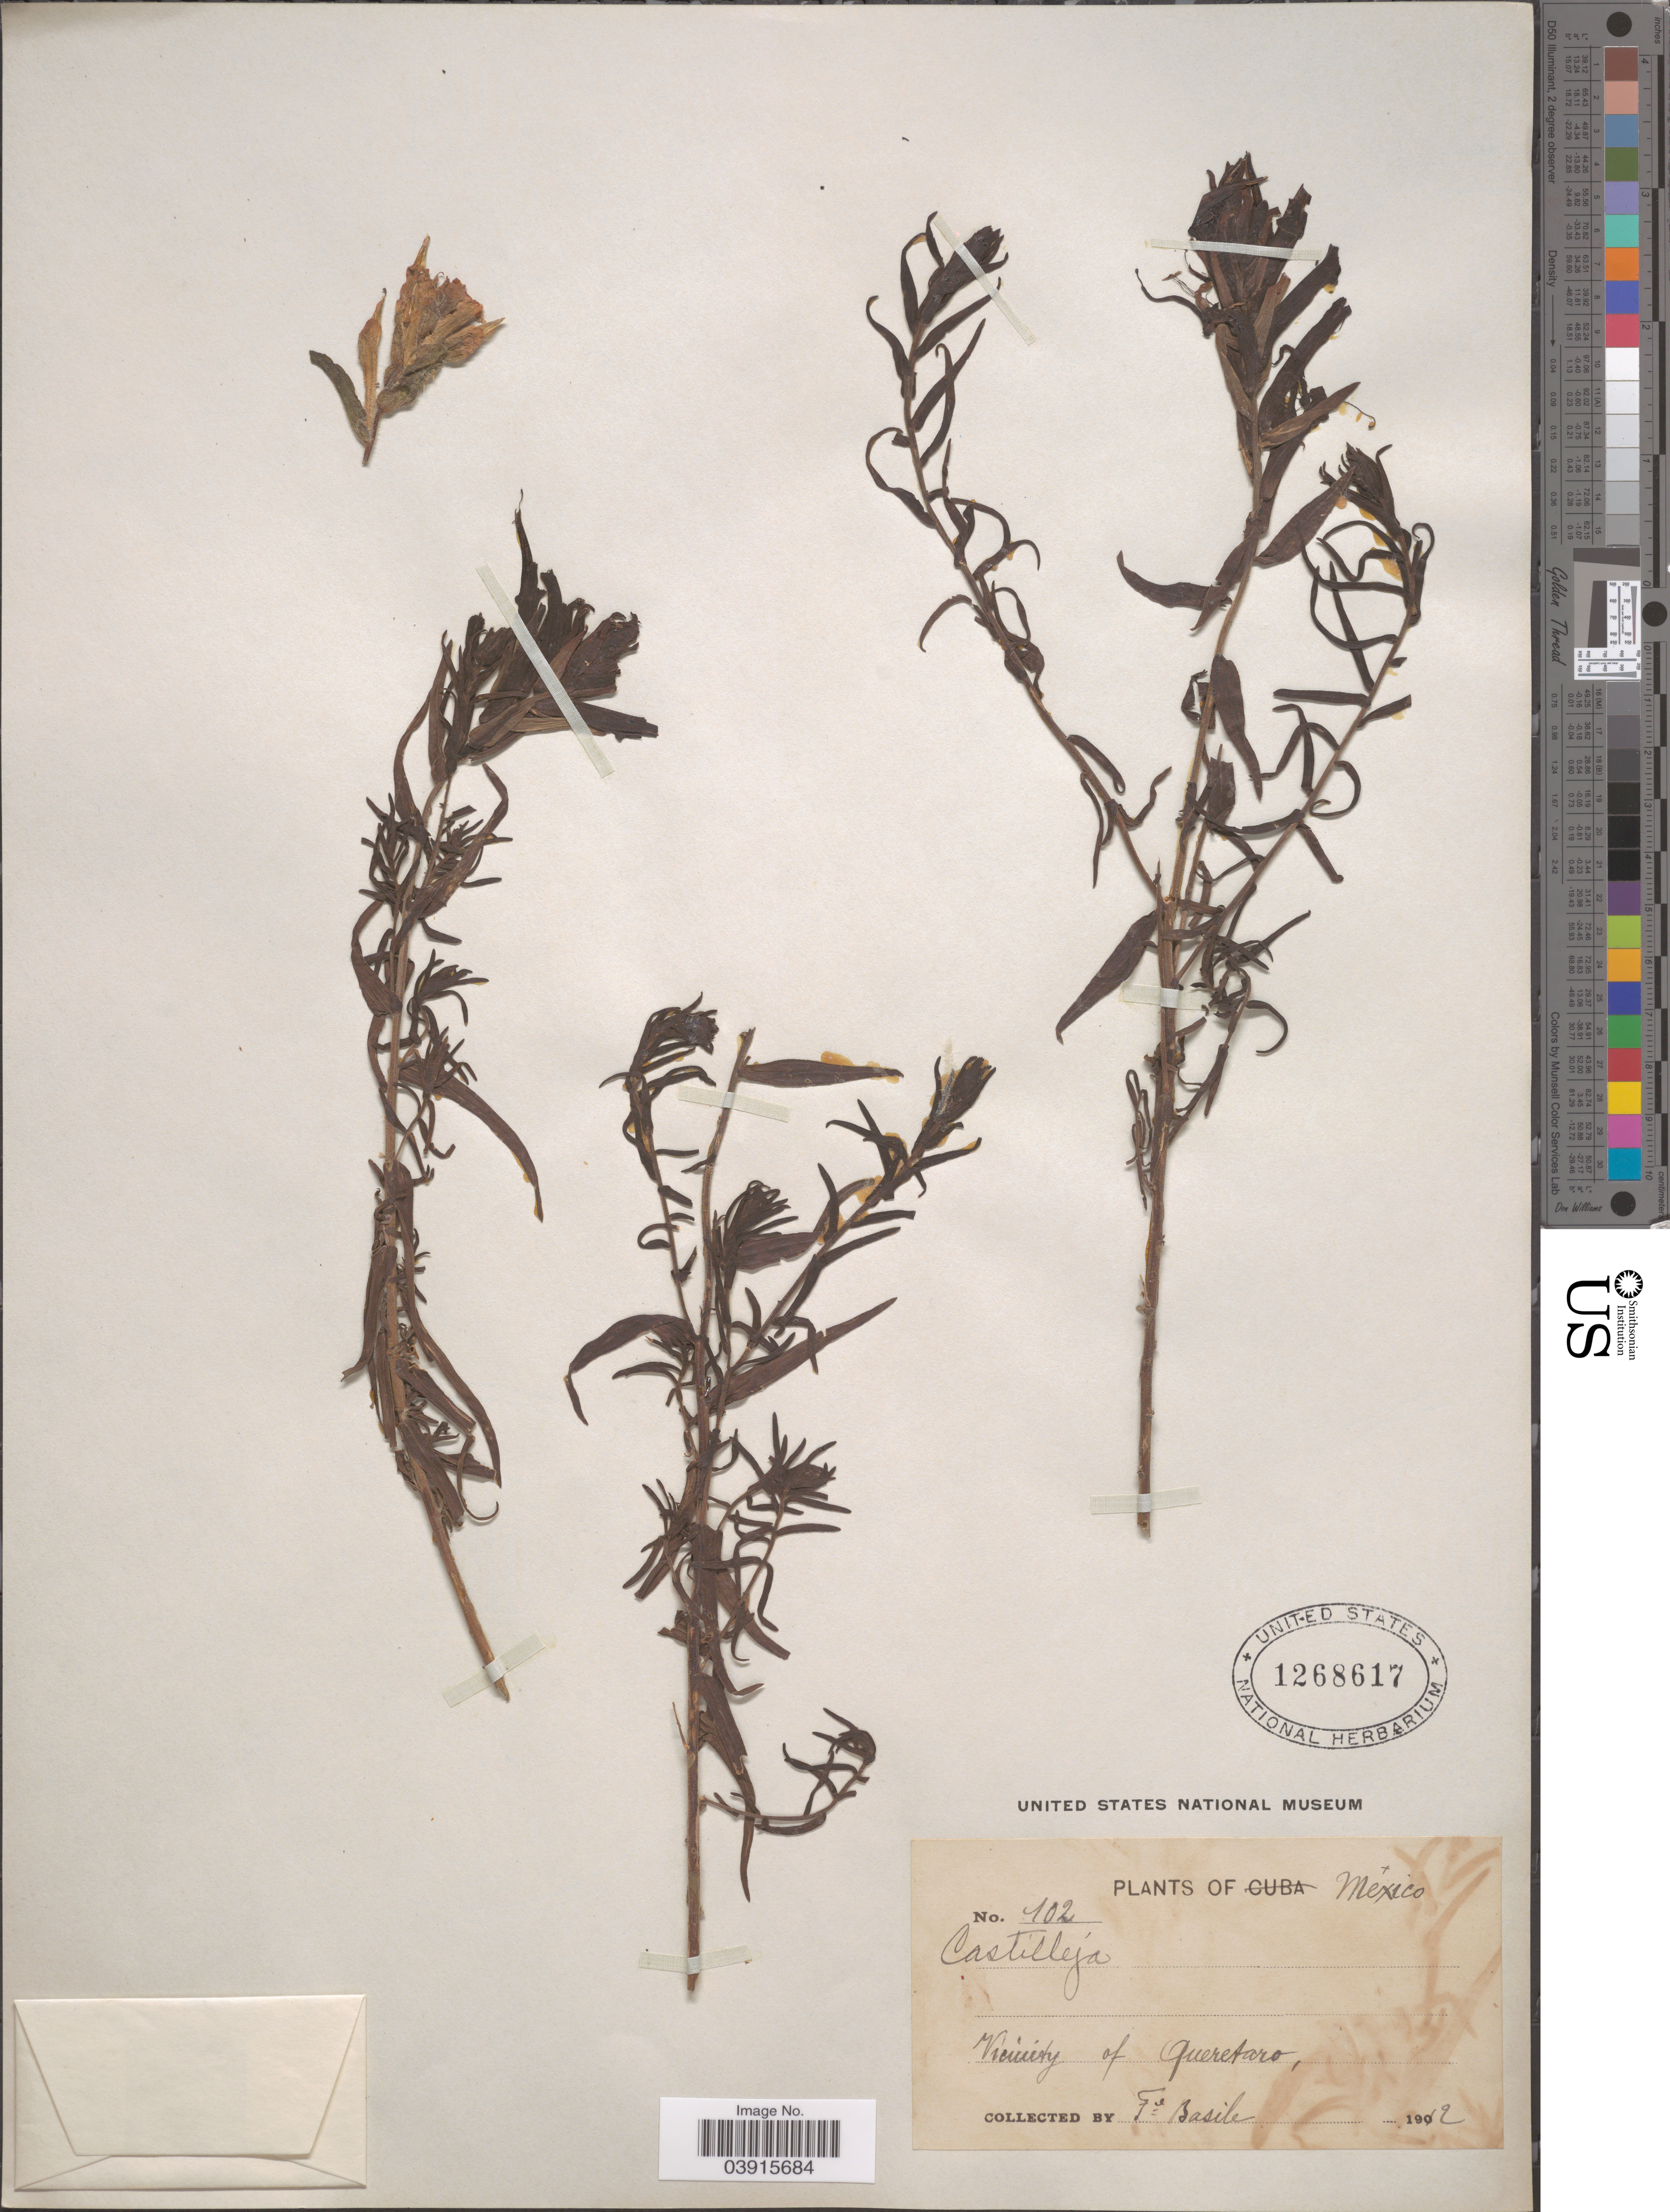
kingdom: Plantae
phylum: Tracheophyta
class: Magnoliopsida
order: Lamiales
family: Orobanchaceae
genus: Castilleja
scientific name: Castilleja tenuiflora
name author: Benth.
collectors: F. Basile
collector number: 102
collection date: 1912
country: Mexico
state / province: Querétaro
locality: Vicinity of Querétaro.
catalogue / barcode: US 1268617